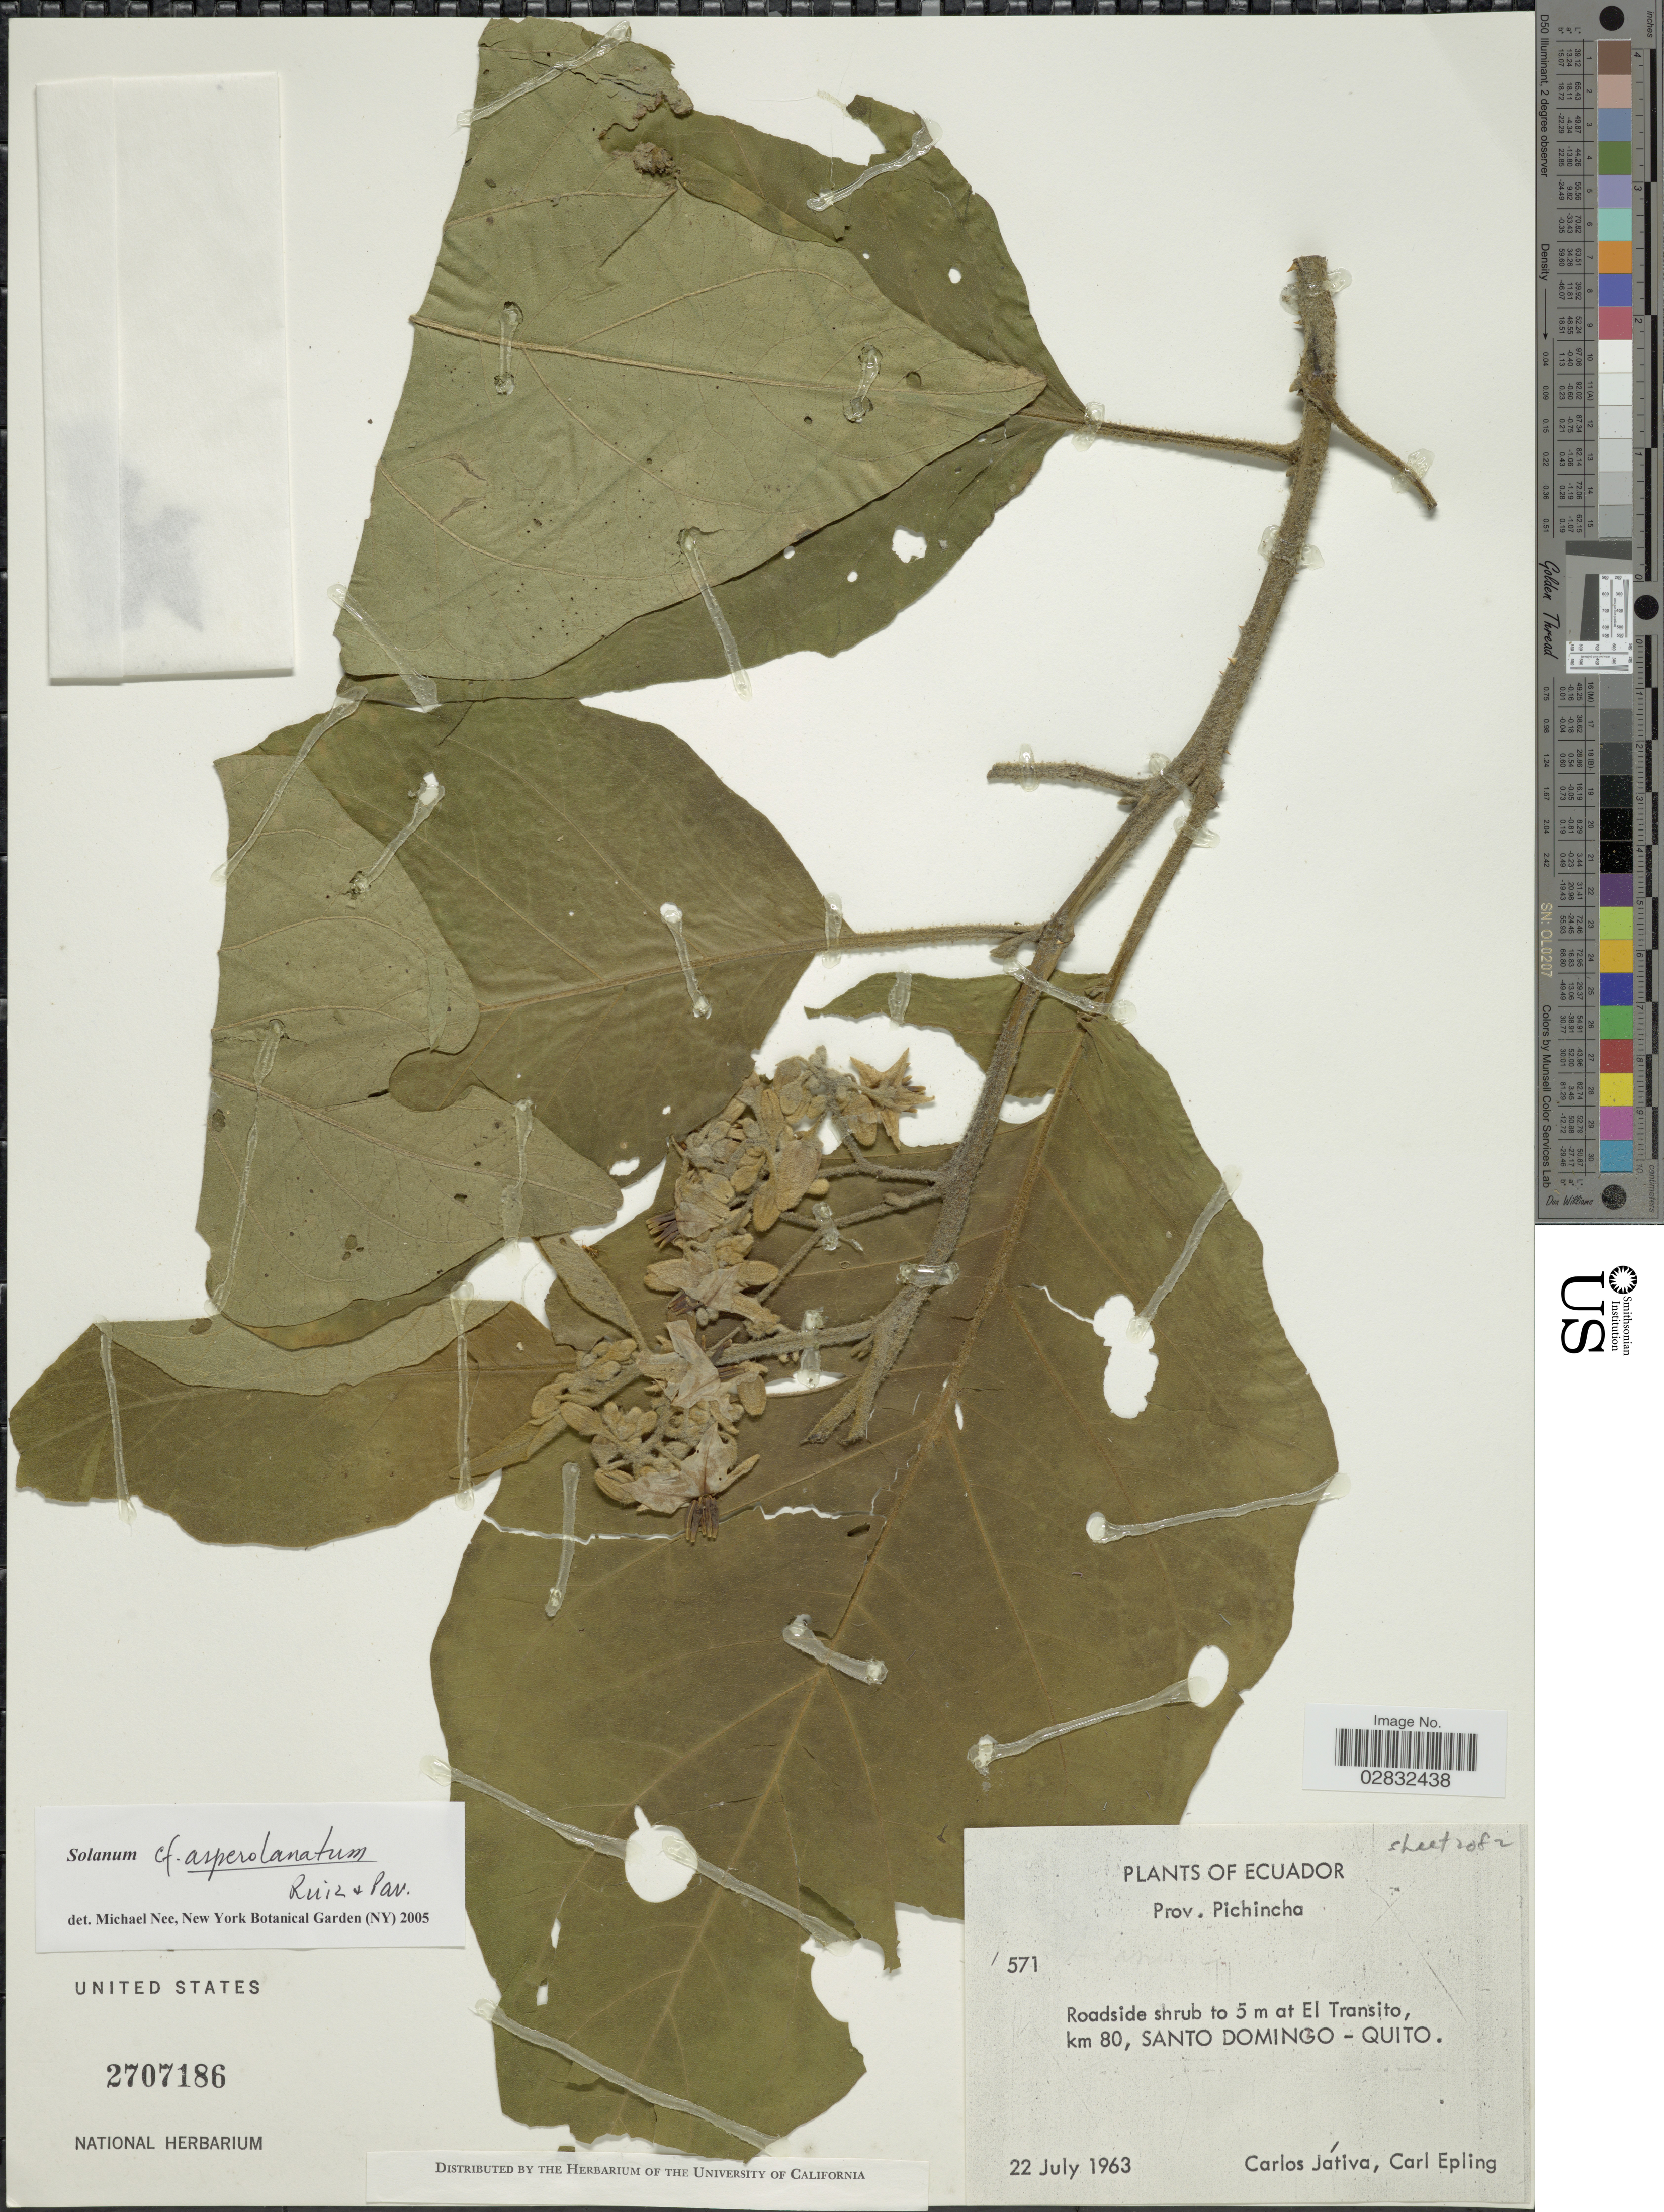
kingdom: Plantae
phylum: Tracheophyta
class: Magnoliopsida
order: Solanales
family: Solanaceae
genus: Solanum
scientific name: Solanum asperolatum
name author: Ruiz & Pav.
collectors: C. D. Játiva & C. C. Epling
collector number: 571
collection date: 1963-07-22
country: Ecuador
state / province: Pichincha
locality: Prov. Pichincha, Roadside shrub to 5 m at El Transito, km 80, Santo Domingo - Quito.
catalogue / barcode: US 2707186